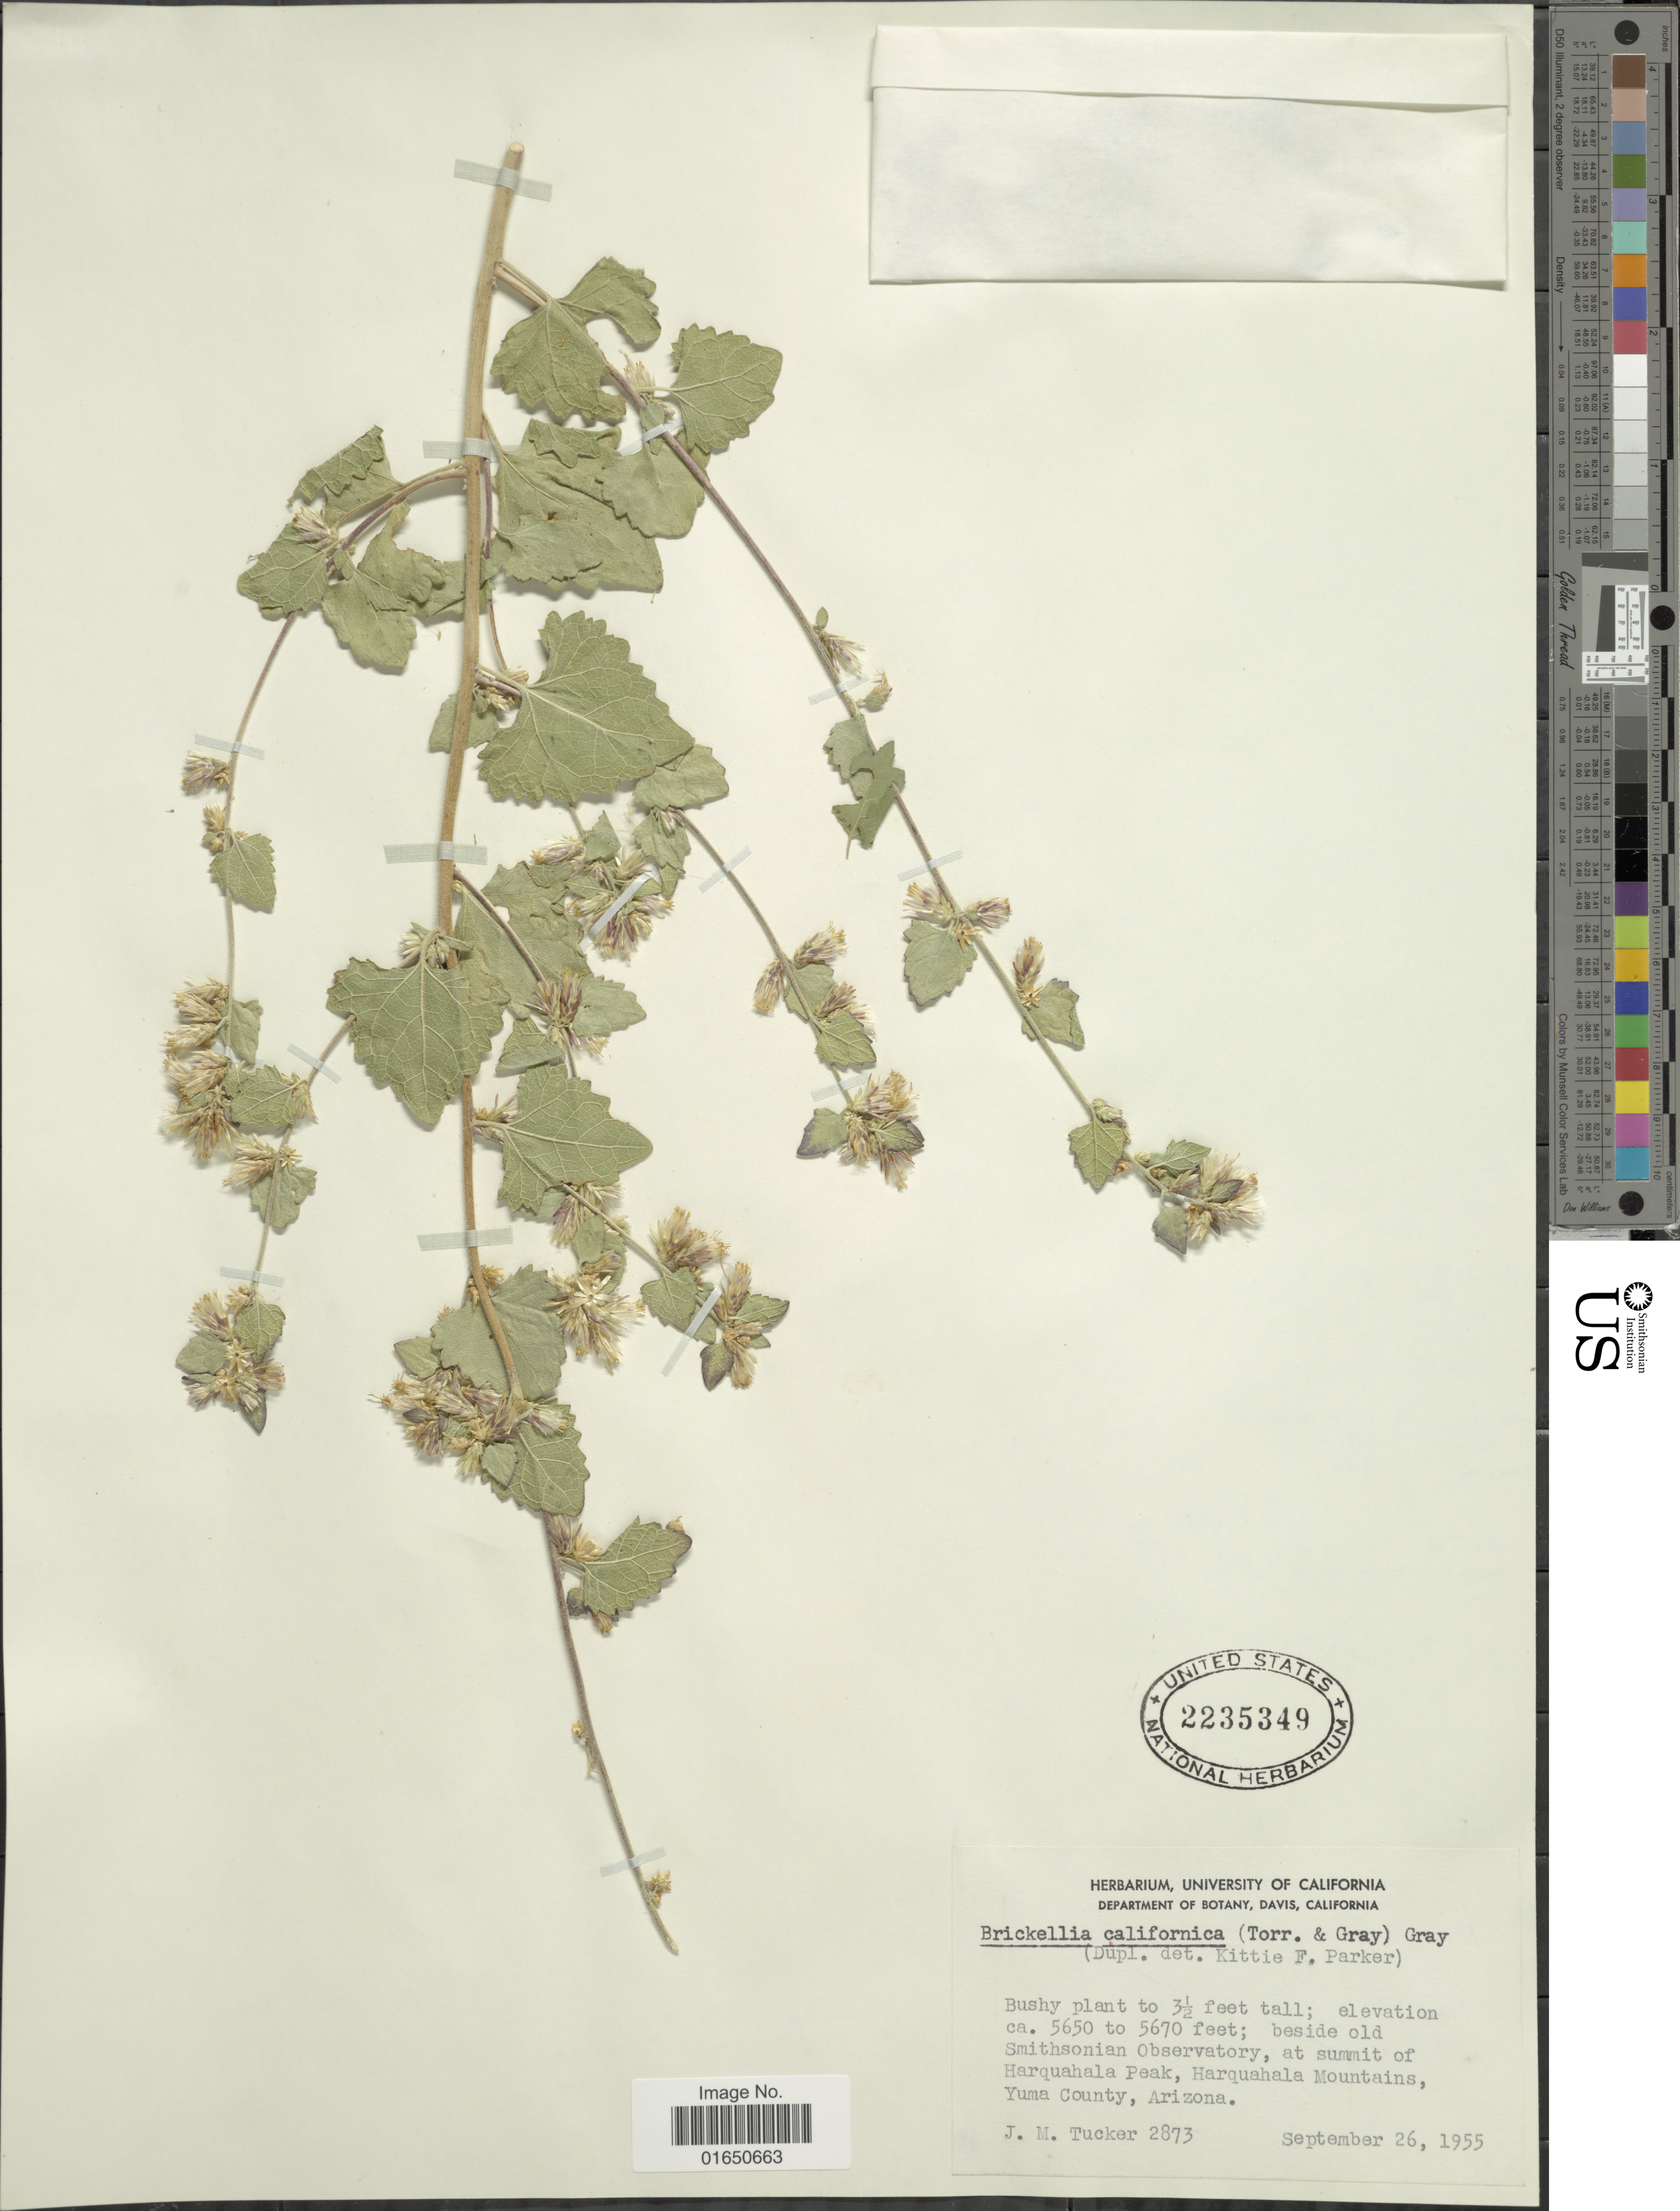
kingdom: Plantae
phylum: Tracheophyta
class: Magnoliopsida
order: Asterales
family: Asteraceae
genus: Brickellia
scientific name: Brickellia californica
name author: (Torr. & A. Gray) A. Gray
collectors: J. M. Tucker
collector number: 2873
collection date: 1955-09-26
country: United States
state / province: Arizona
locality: Beside old Smithsonian Observatory, at summit of Harquahala Peak, Harquahala Mountains, Yuma County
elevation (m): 1722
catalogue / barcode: US 2235349